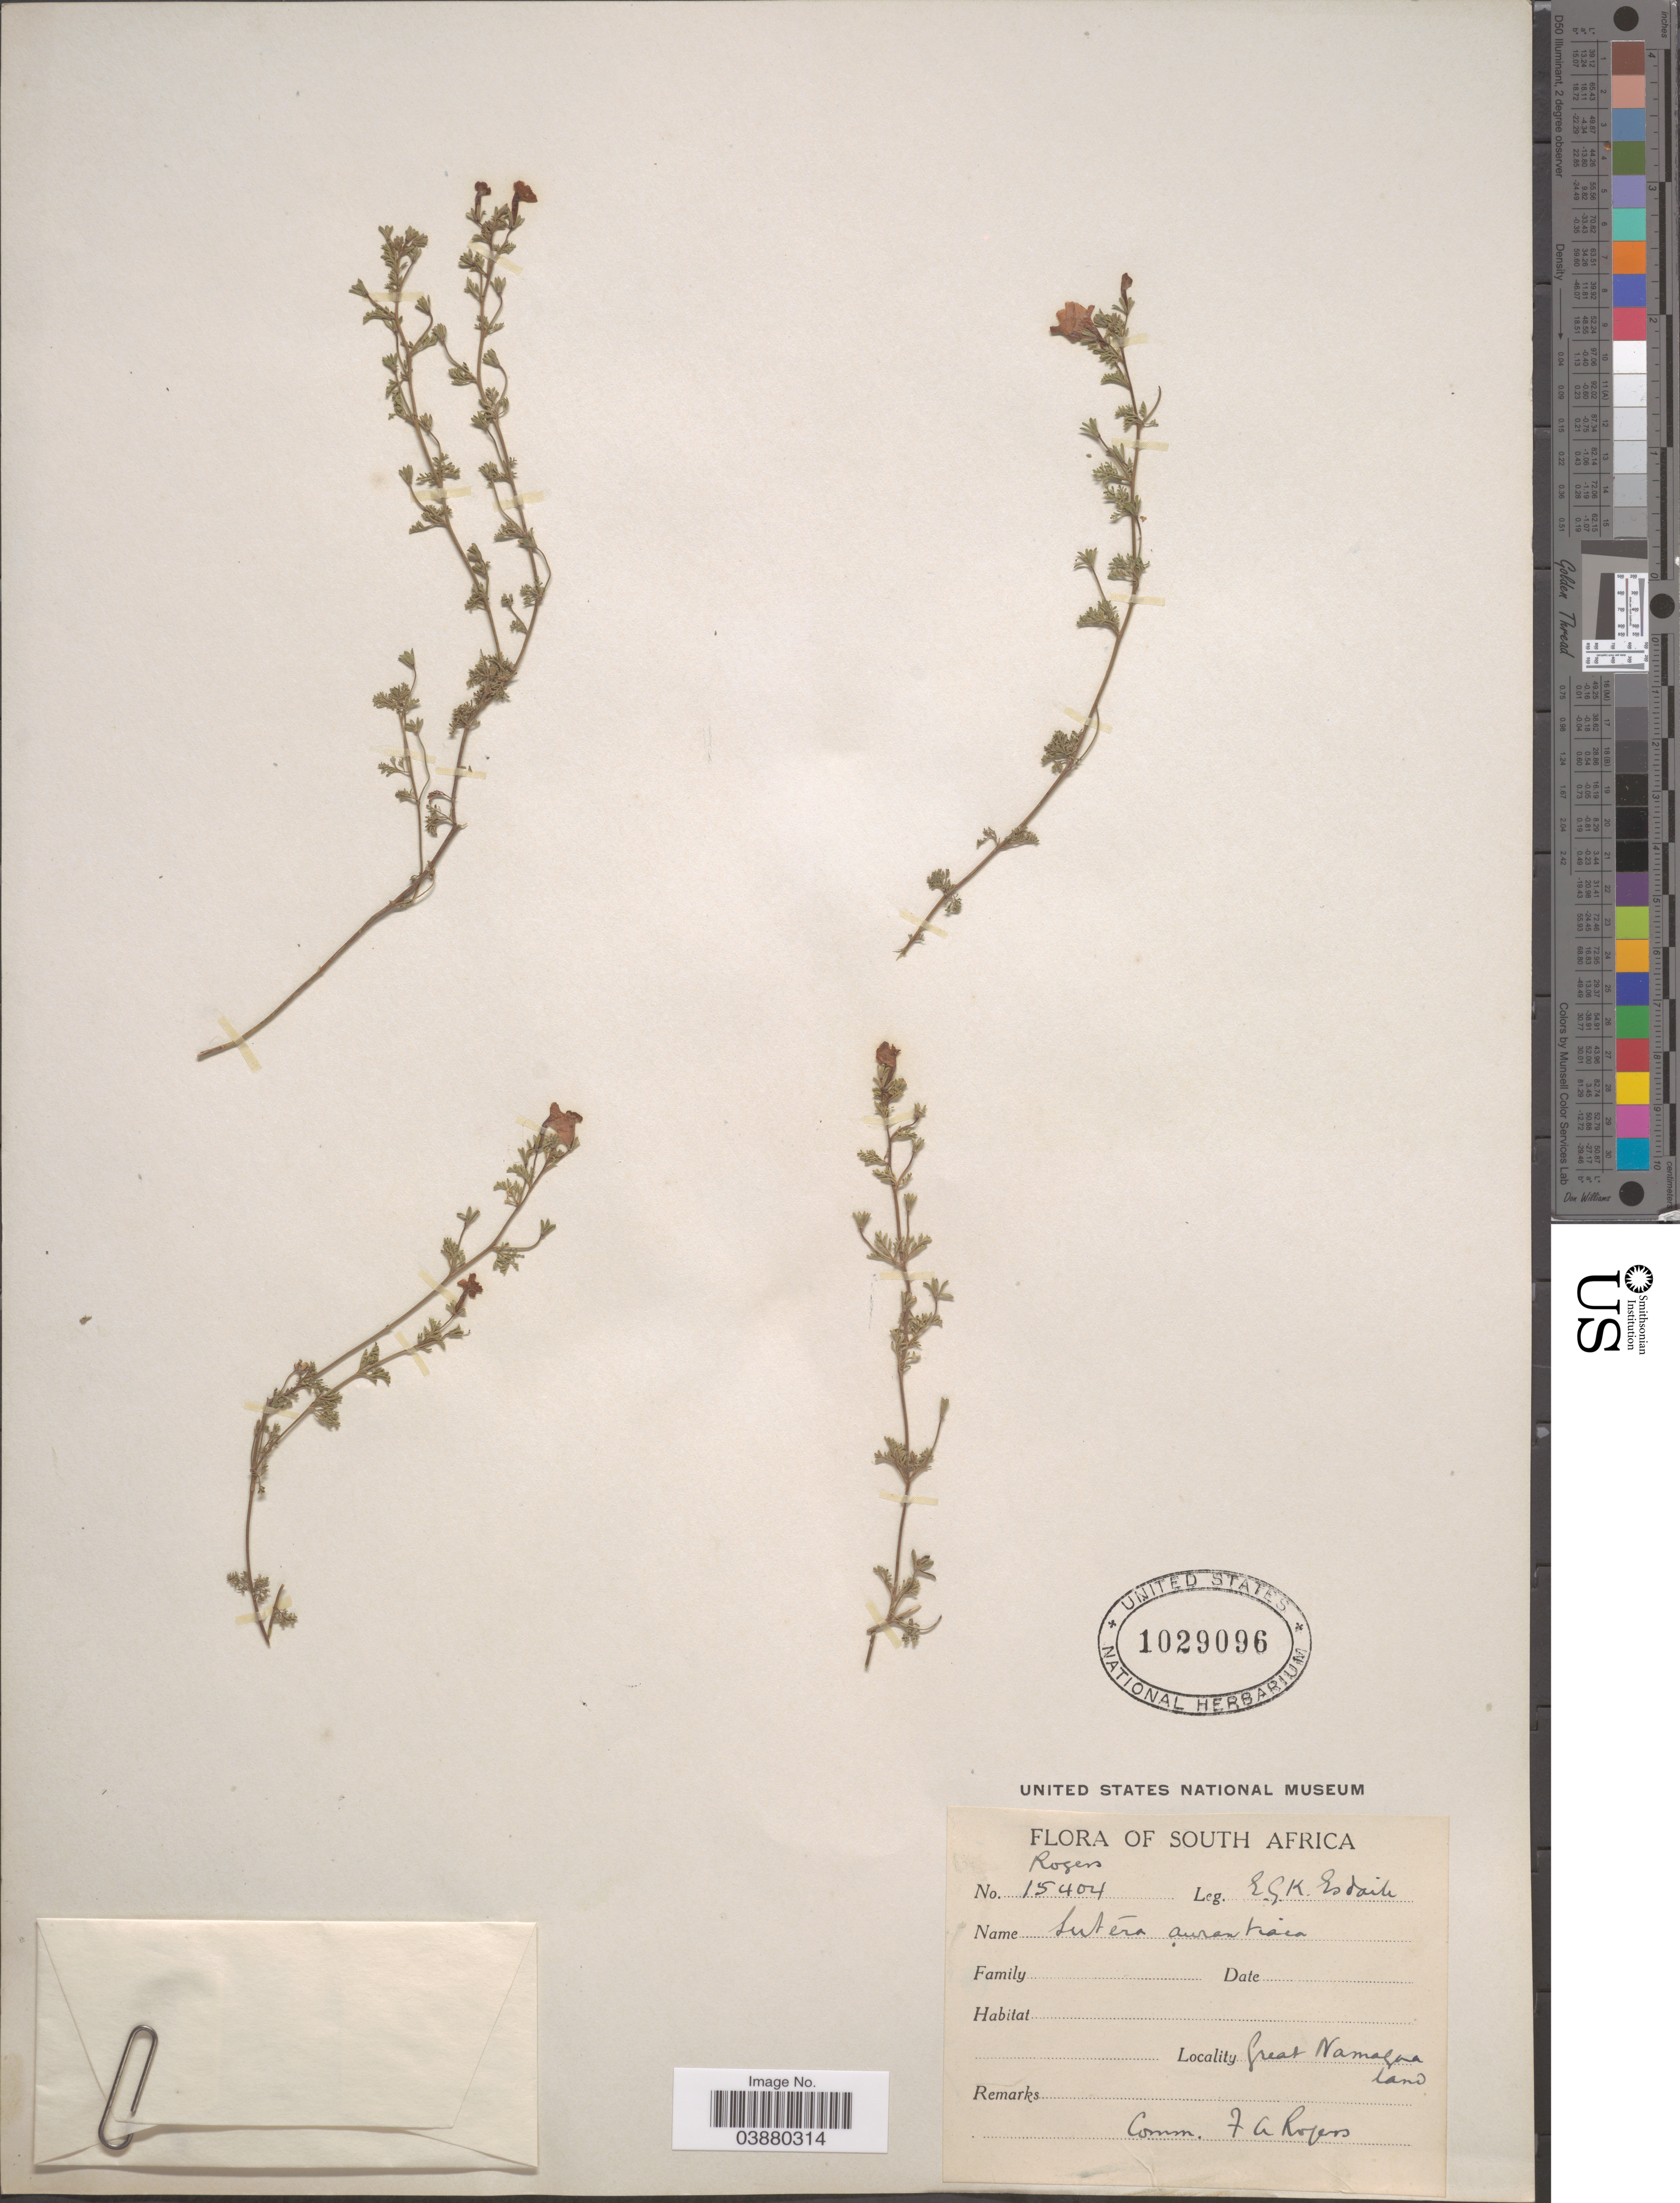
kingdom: Plantae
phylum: Tracheophyta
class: Magnoliopsida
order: Lamiales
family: Scrophulariaceae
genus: Jamesbrittenia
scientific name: Jamesbrittenia aurantiaca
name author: (Burch.) Hilliard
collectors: E. Esdaile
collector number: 15404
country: South Africa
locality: Great Namaqua land.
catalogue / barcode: US 1029096